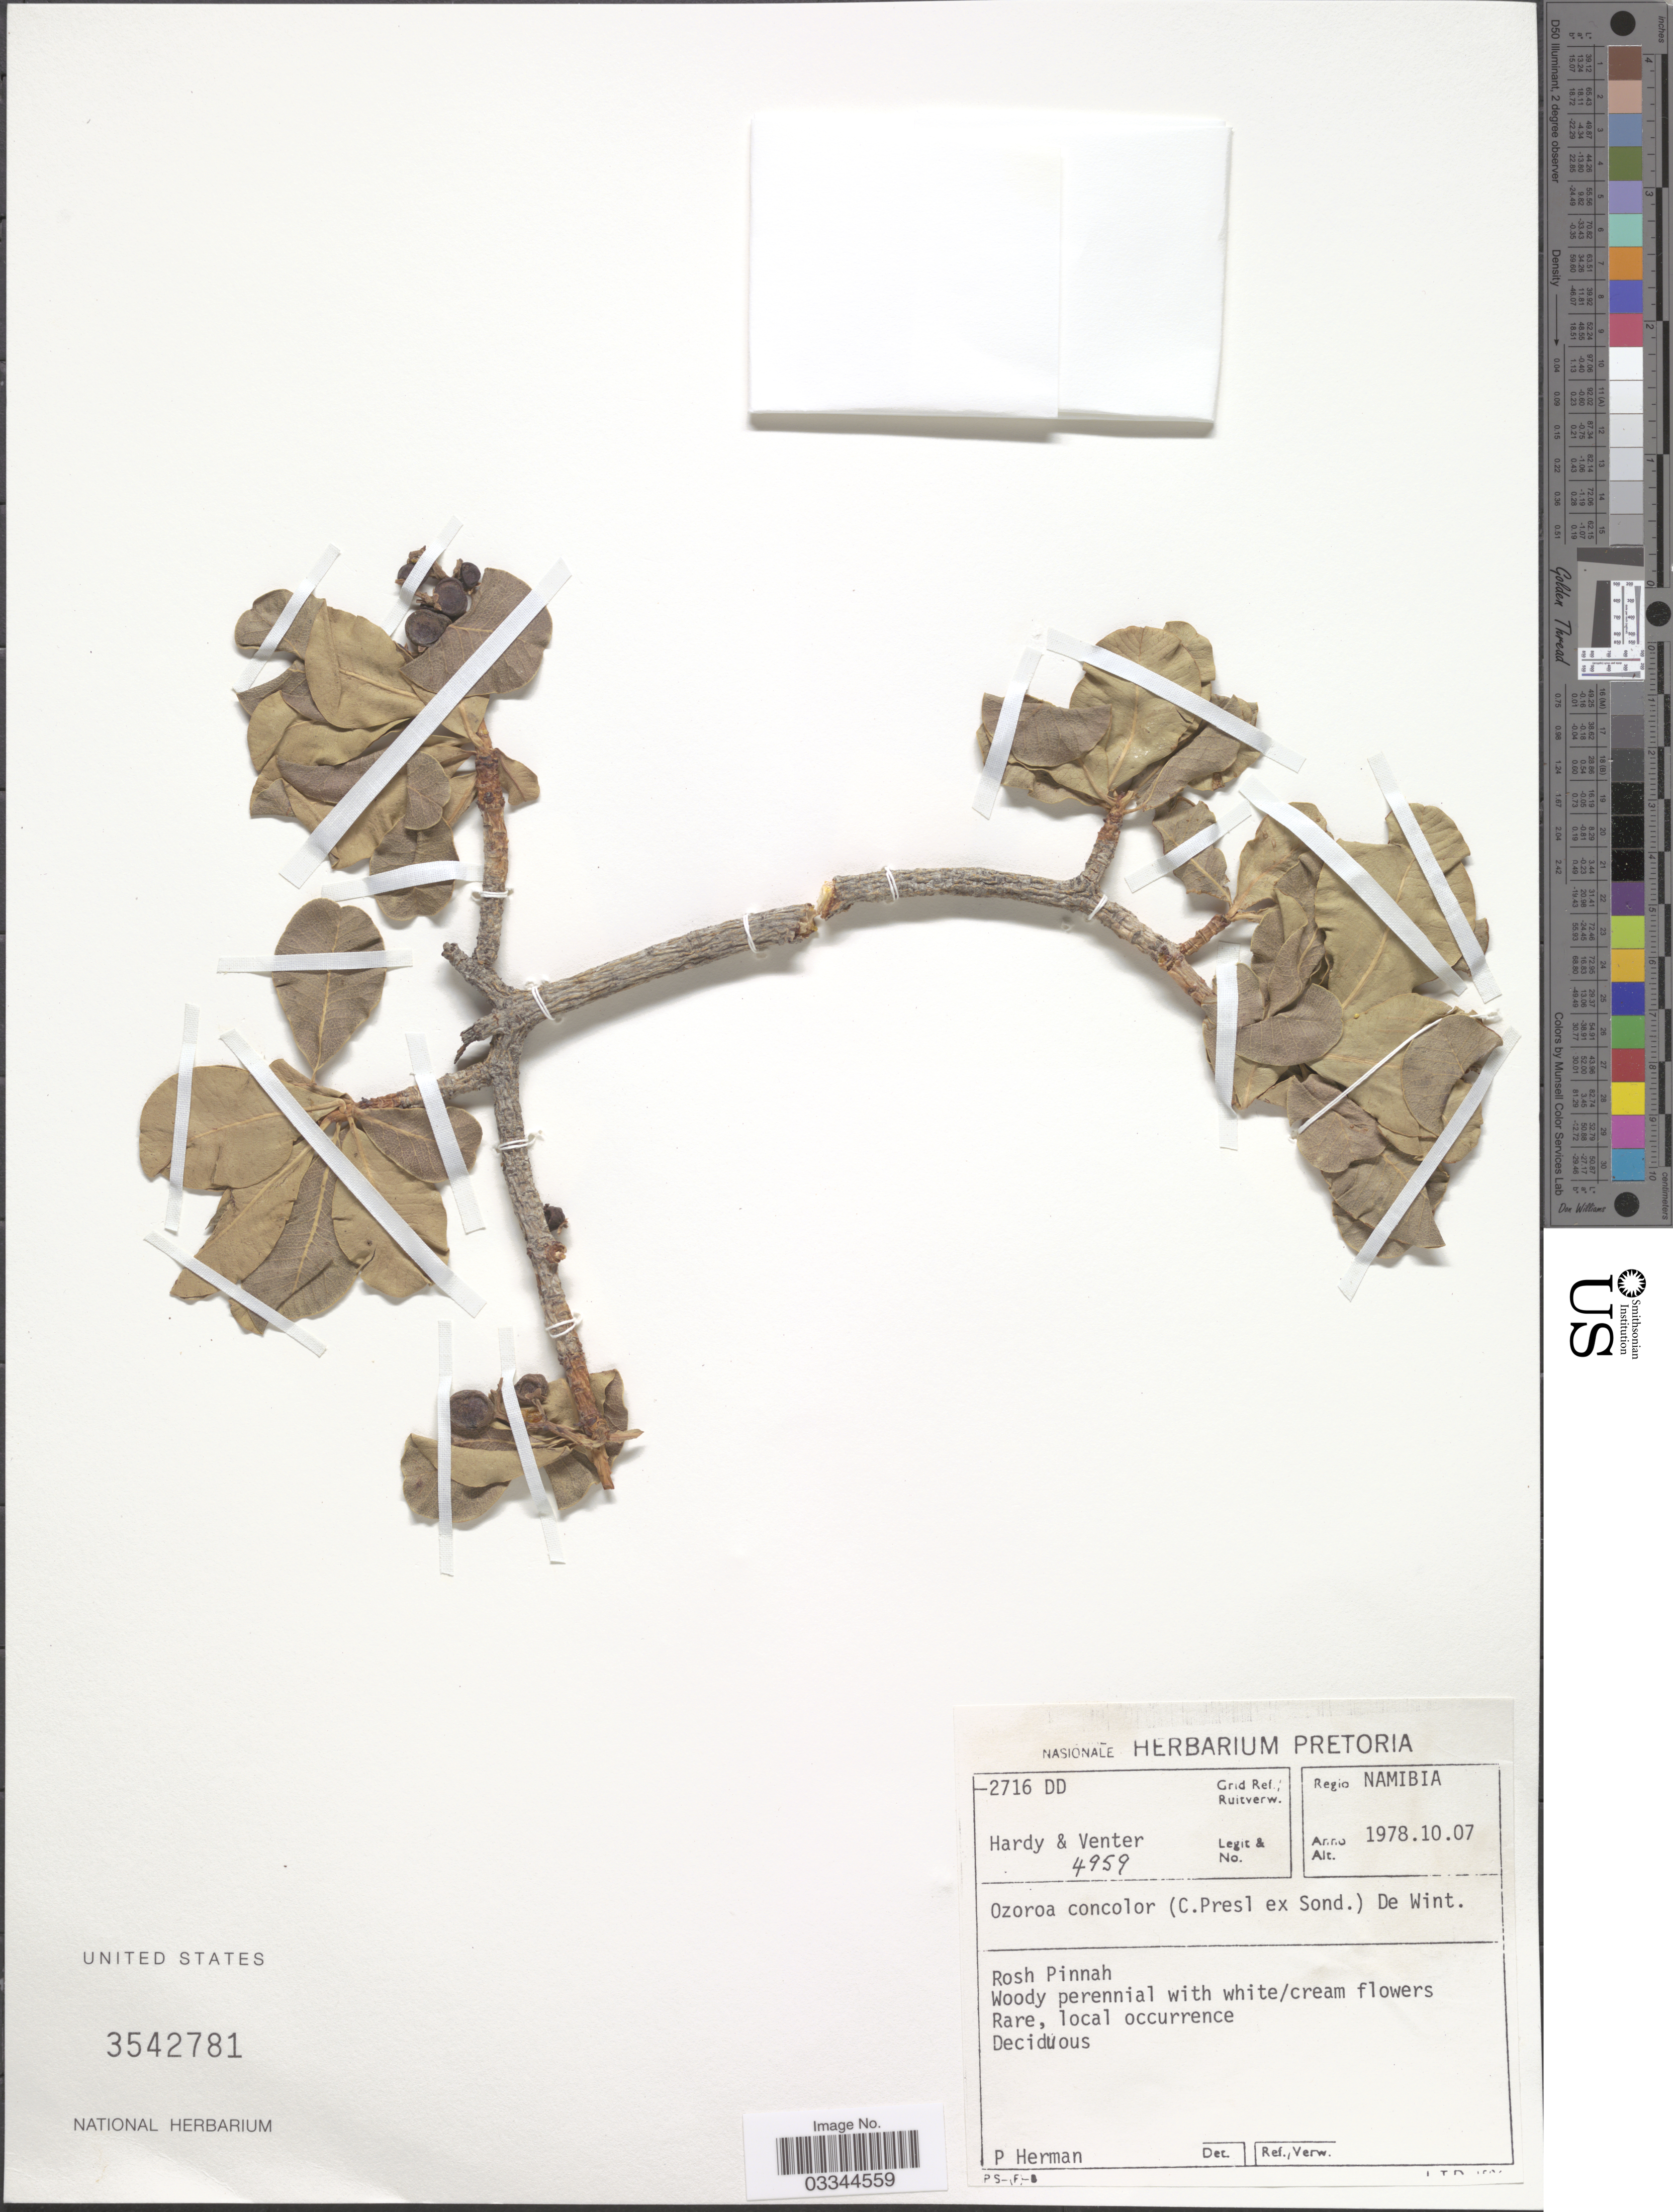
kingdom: Plantae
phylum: Tracheophyta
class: Magnoliopsida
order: Sapindales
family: Anacardiaceae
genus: Ozoroa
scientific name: Ozoroa concolor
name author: (C. Presl ex Steud.) De Winter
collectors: -. Hardy & -. Venter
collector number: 4959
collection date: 1978-10-07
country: Namibia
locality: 2716 Grid Ref. Regio Namibia. Rosh Pinnah.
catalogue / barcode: US 3542781